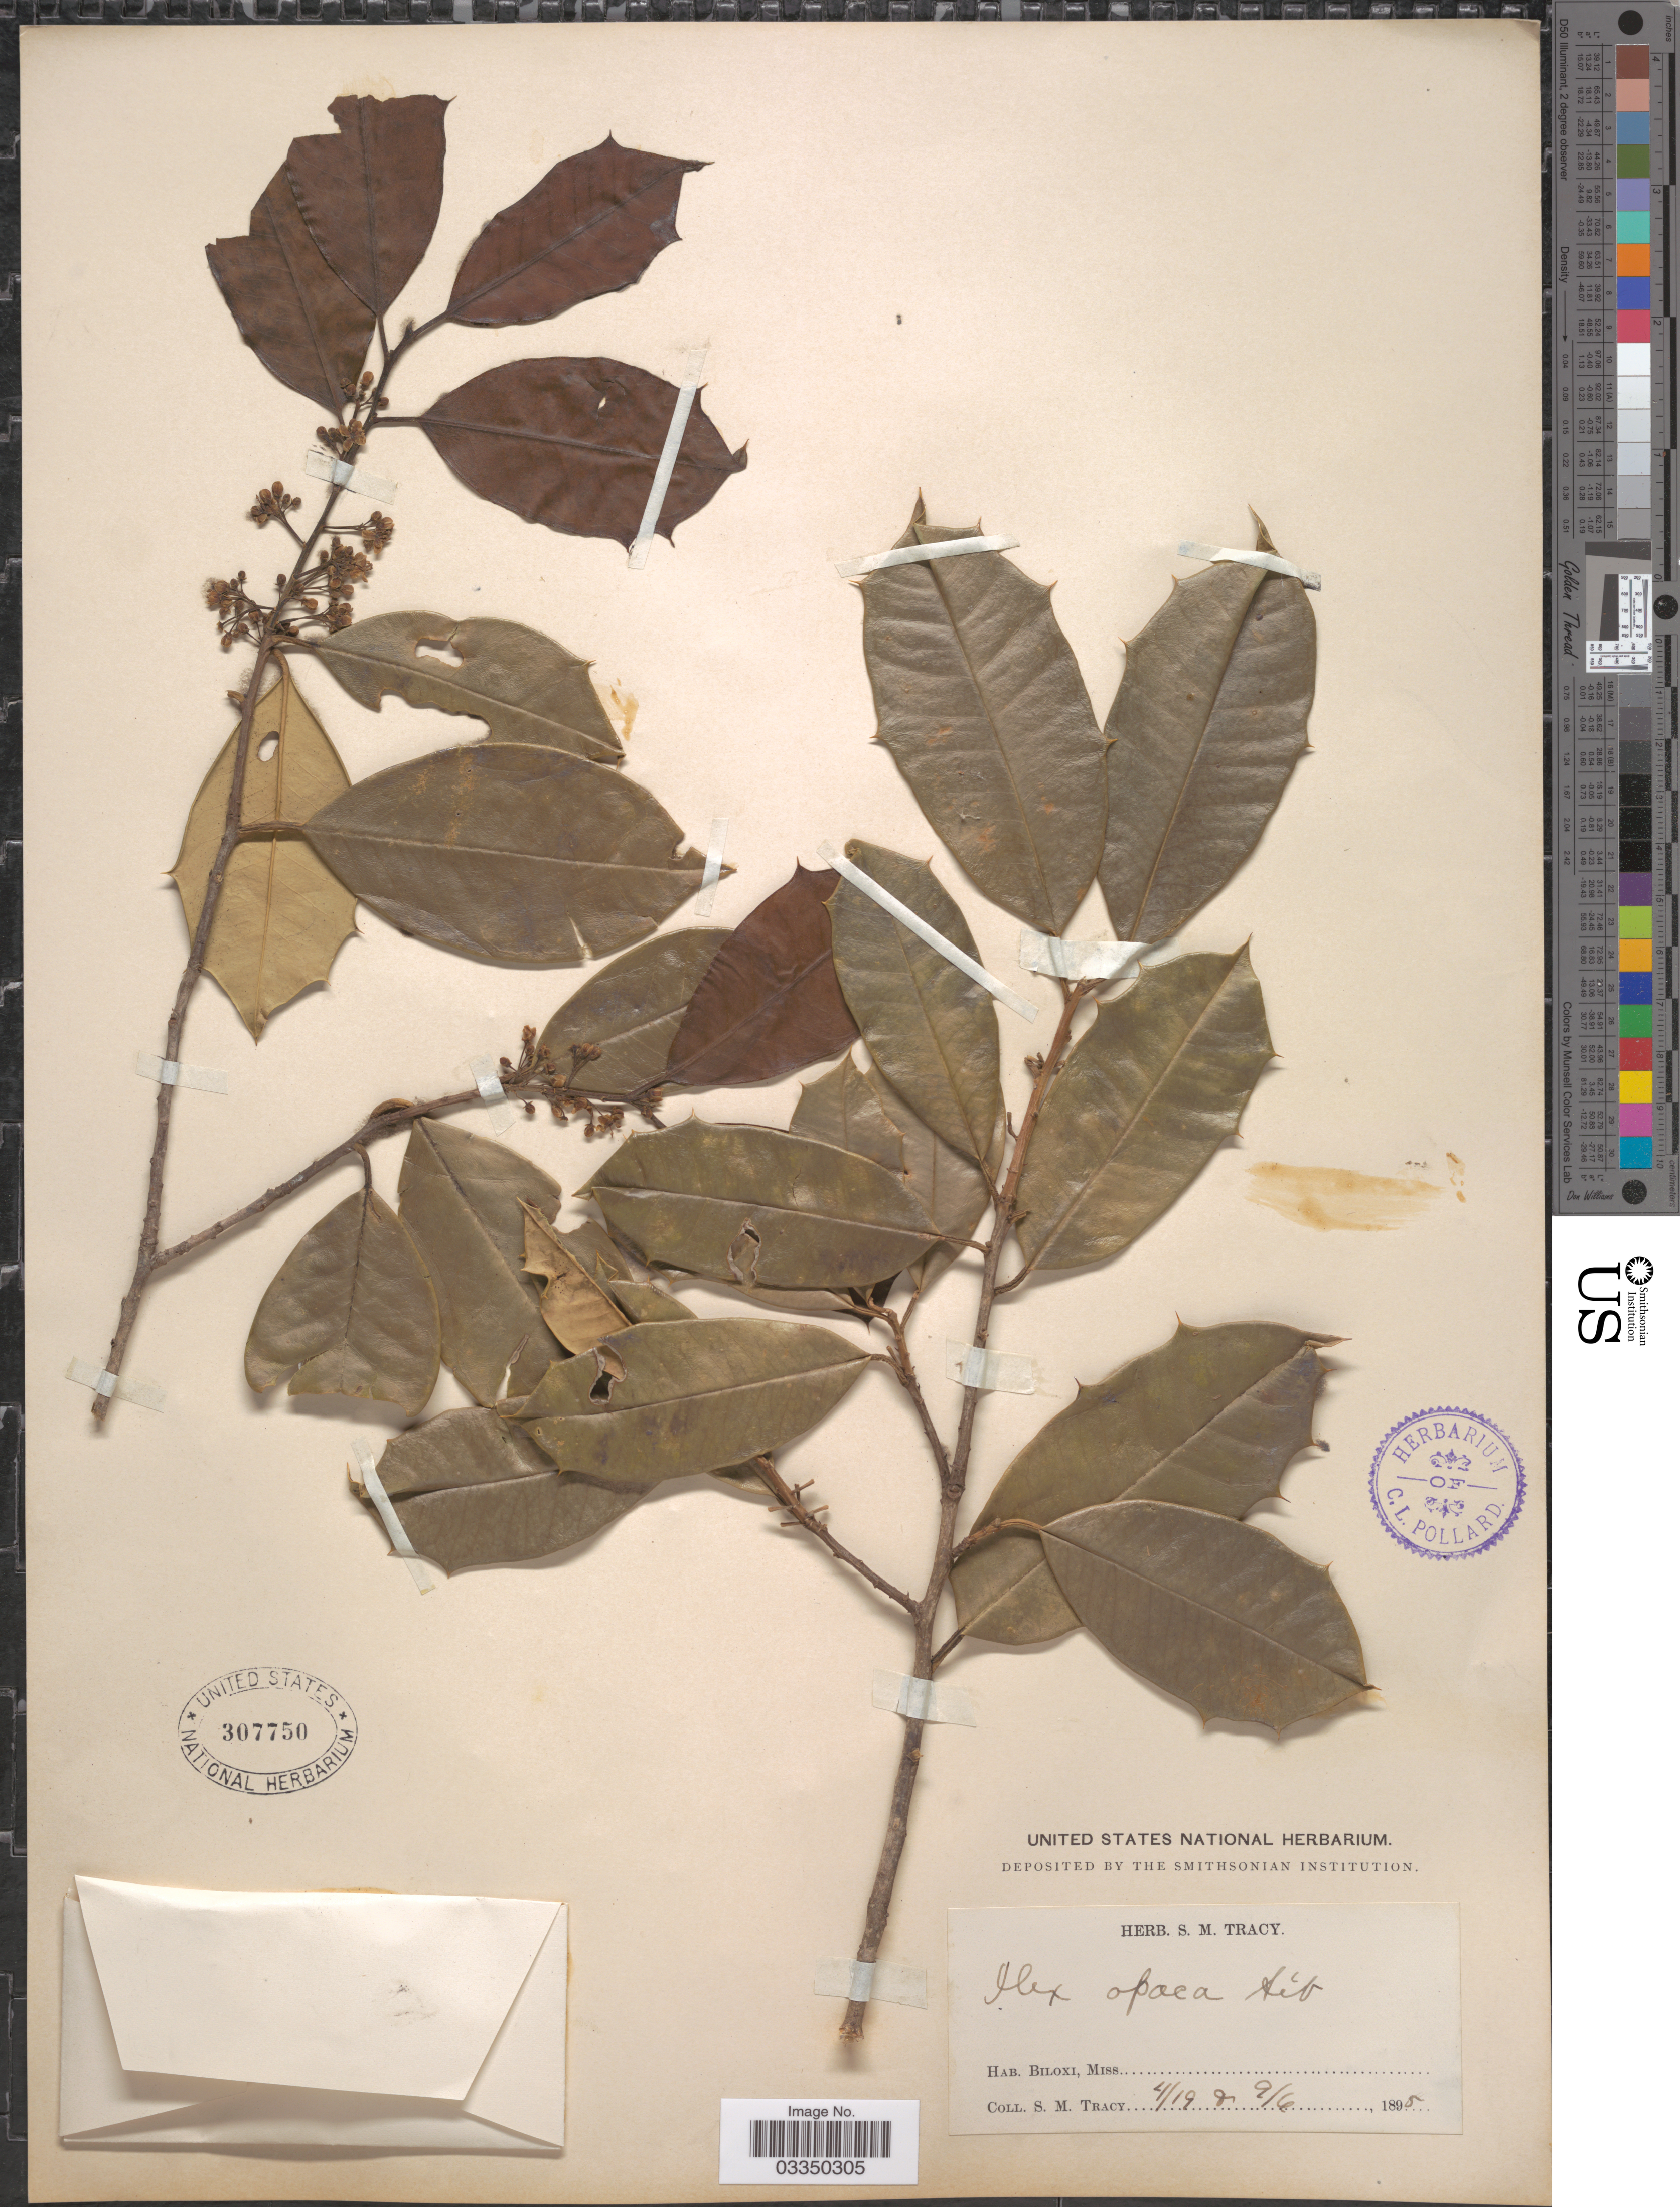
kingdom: Plantae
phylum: Tracheophyta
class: Magnoliopsida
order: Aquifoliales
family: Aquifoliaceae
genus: Ilex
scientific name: Ilex opaca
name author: Aiton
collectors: S. M. Tracy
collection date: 1895-04-19/1895-09-06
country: United States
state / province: Mississippi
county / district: Harrison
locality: Biloxi.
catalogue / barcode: US 307750